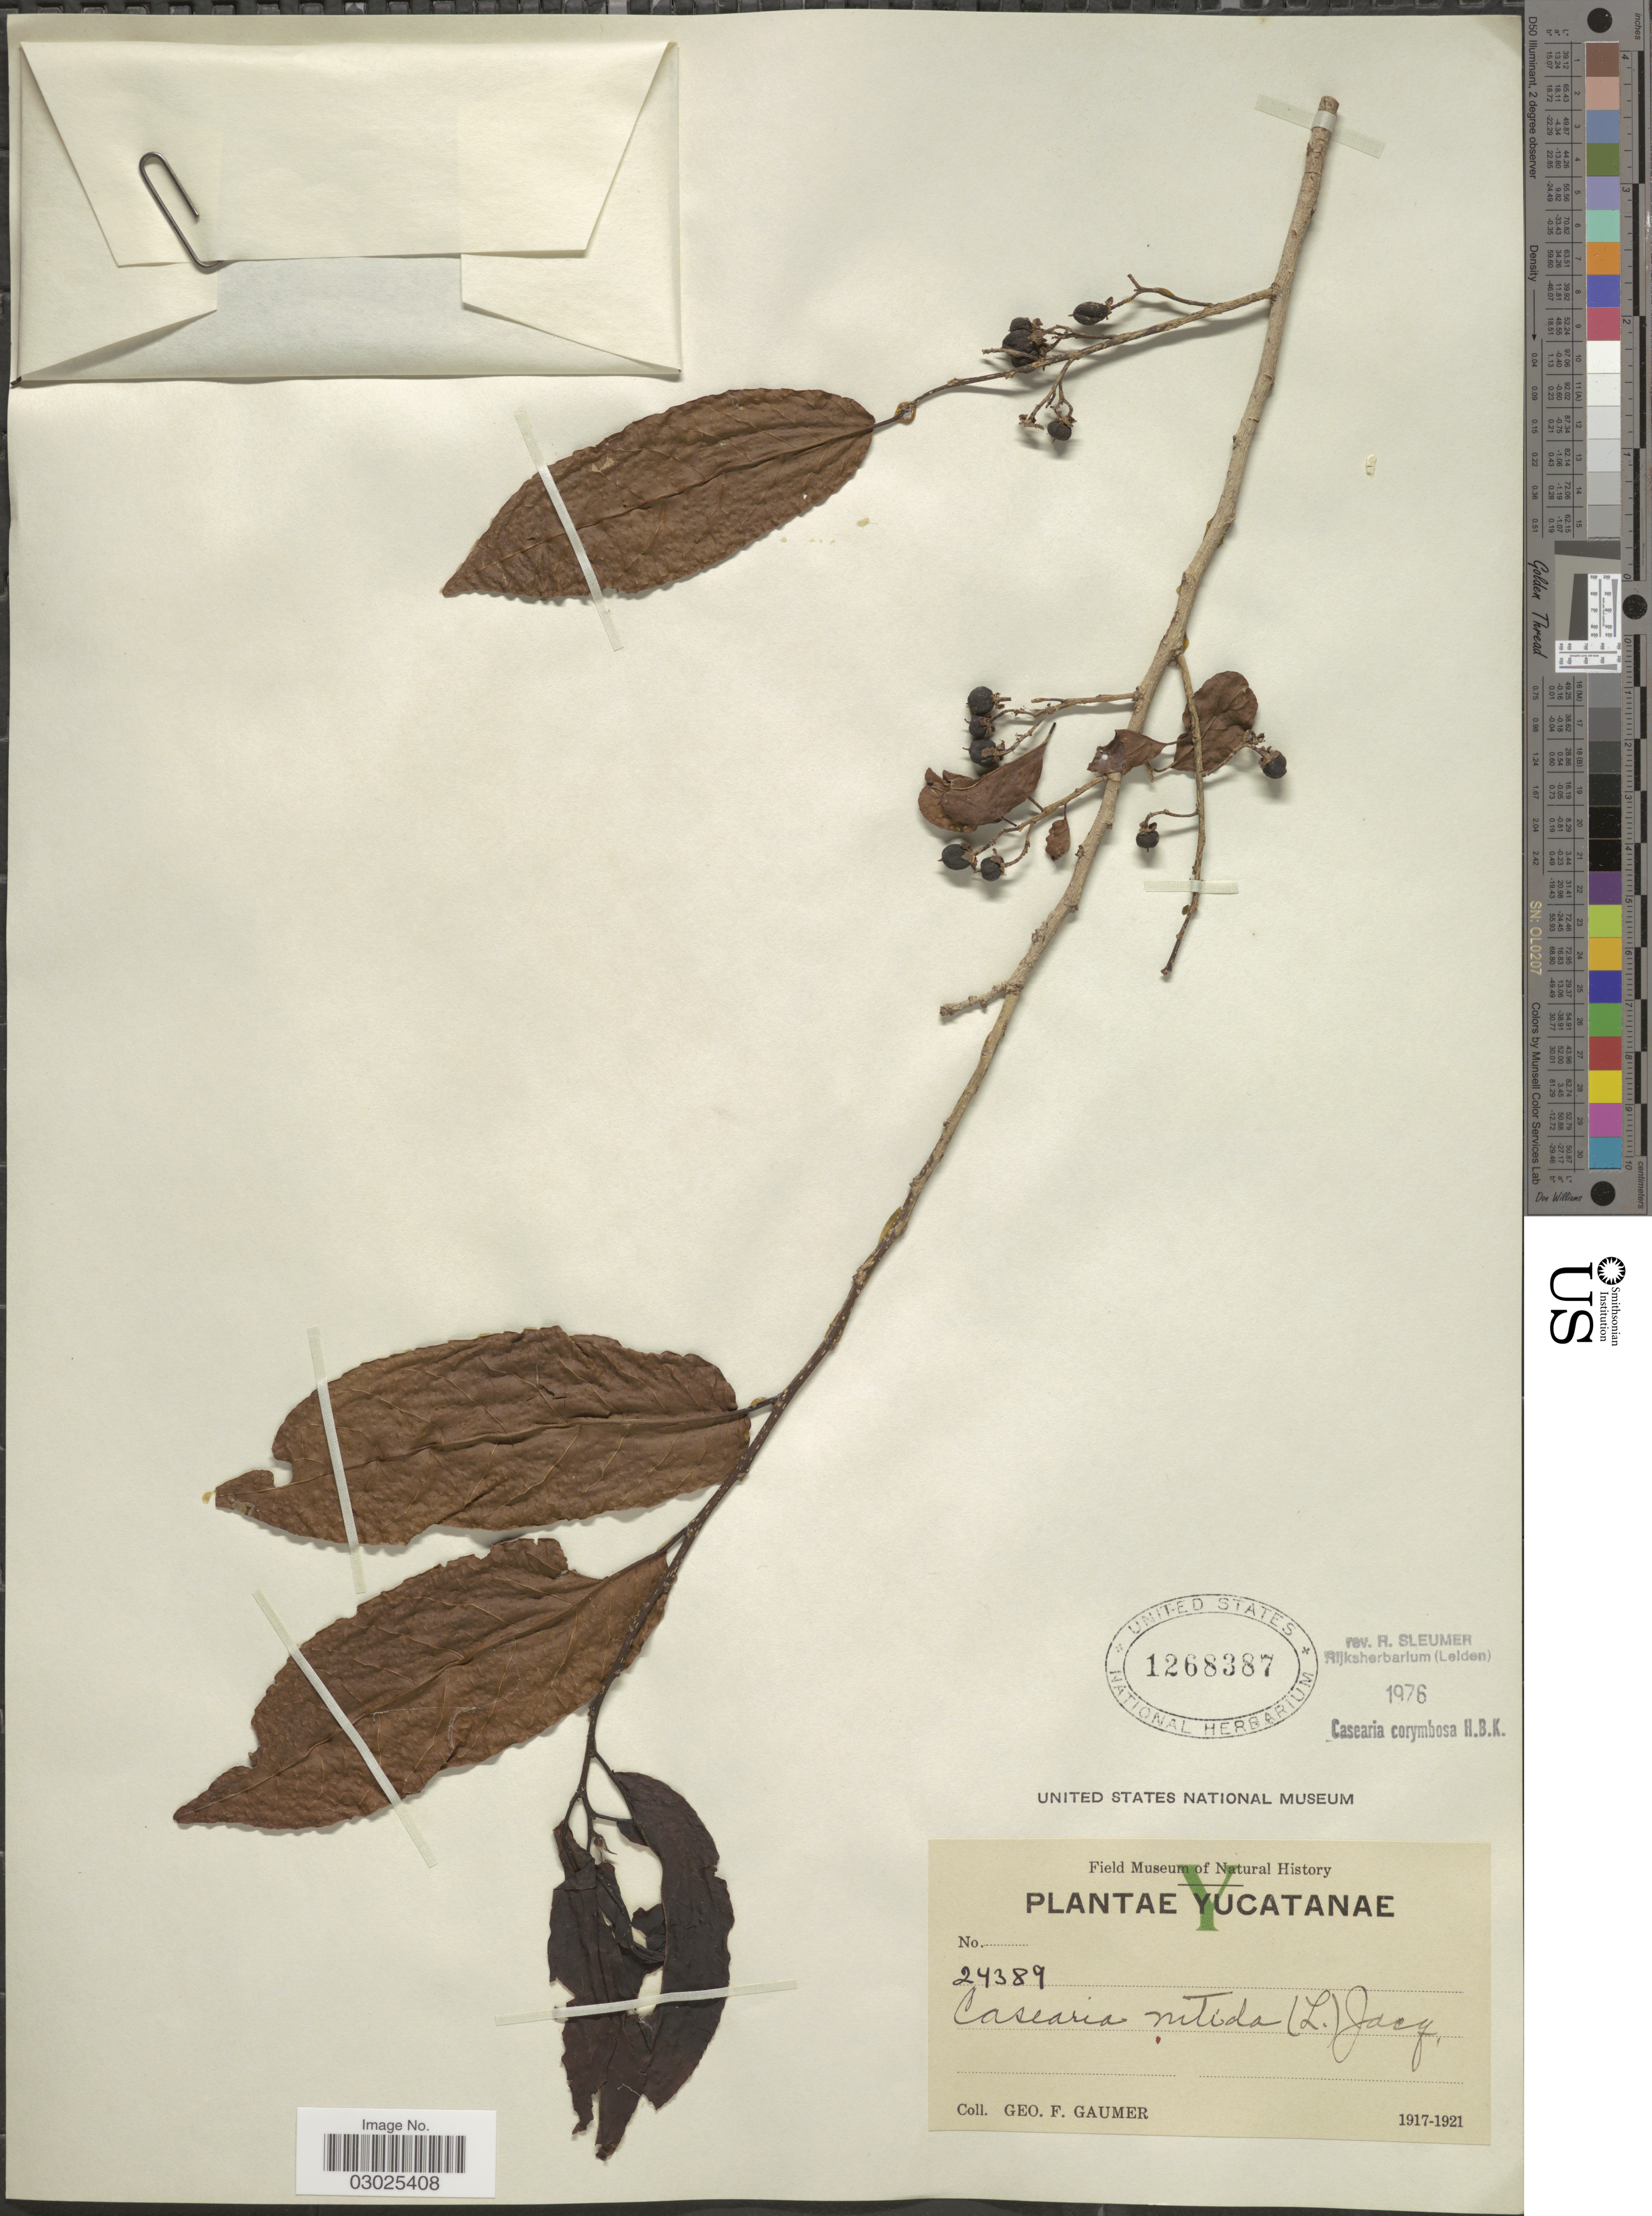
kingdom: Plantae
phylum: Tracheophyta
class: Magnoliopsida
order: Malpighiales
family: Salicaceae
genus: Casearia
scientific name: Casearia corymbosa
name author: Kunth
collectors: G. F. Gaumer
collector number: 24389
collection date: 1917/1921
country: Mexico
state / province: Yucatán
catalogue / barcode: US 1268387